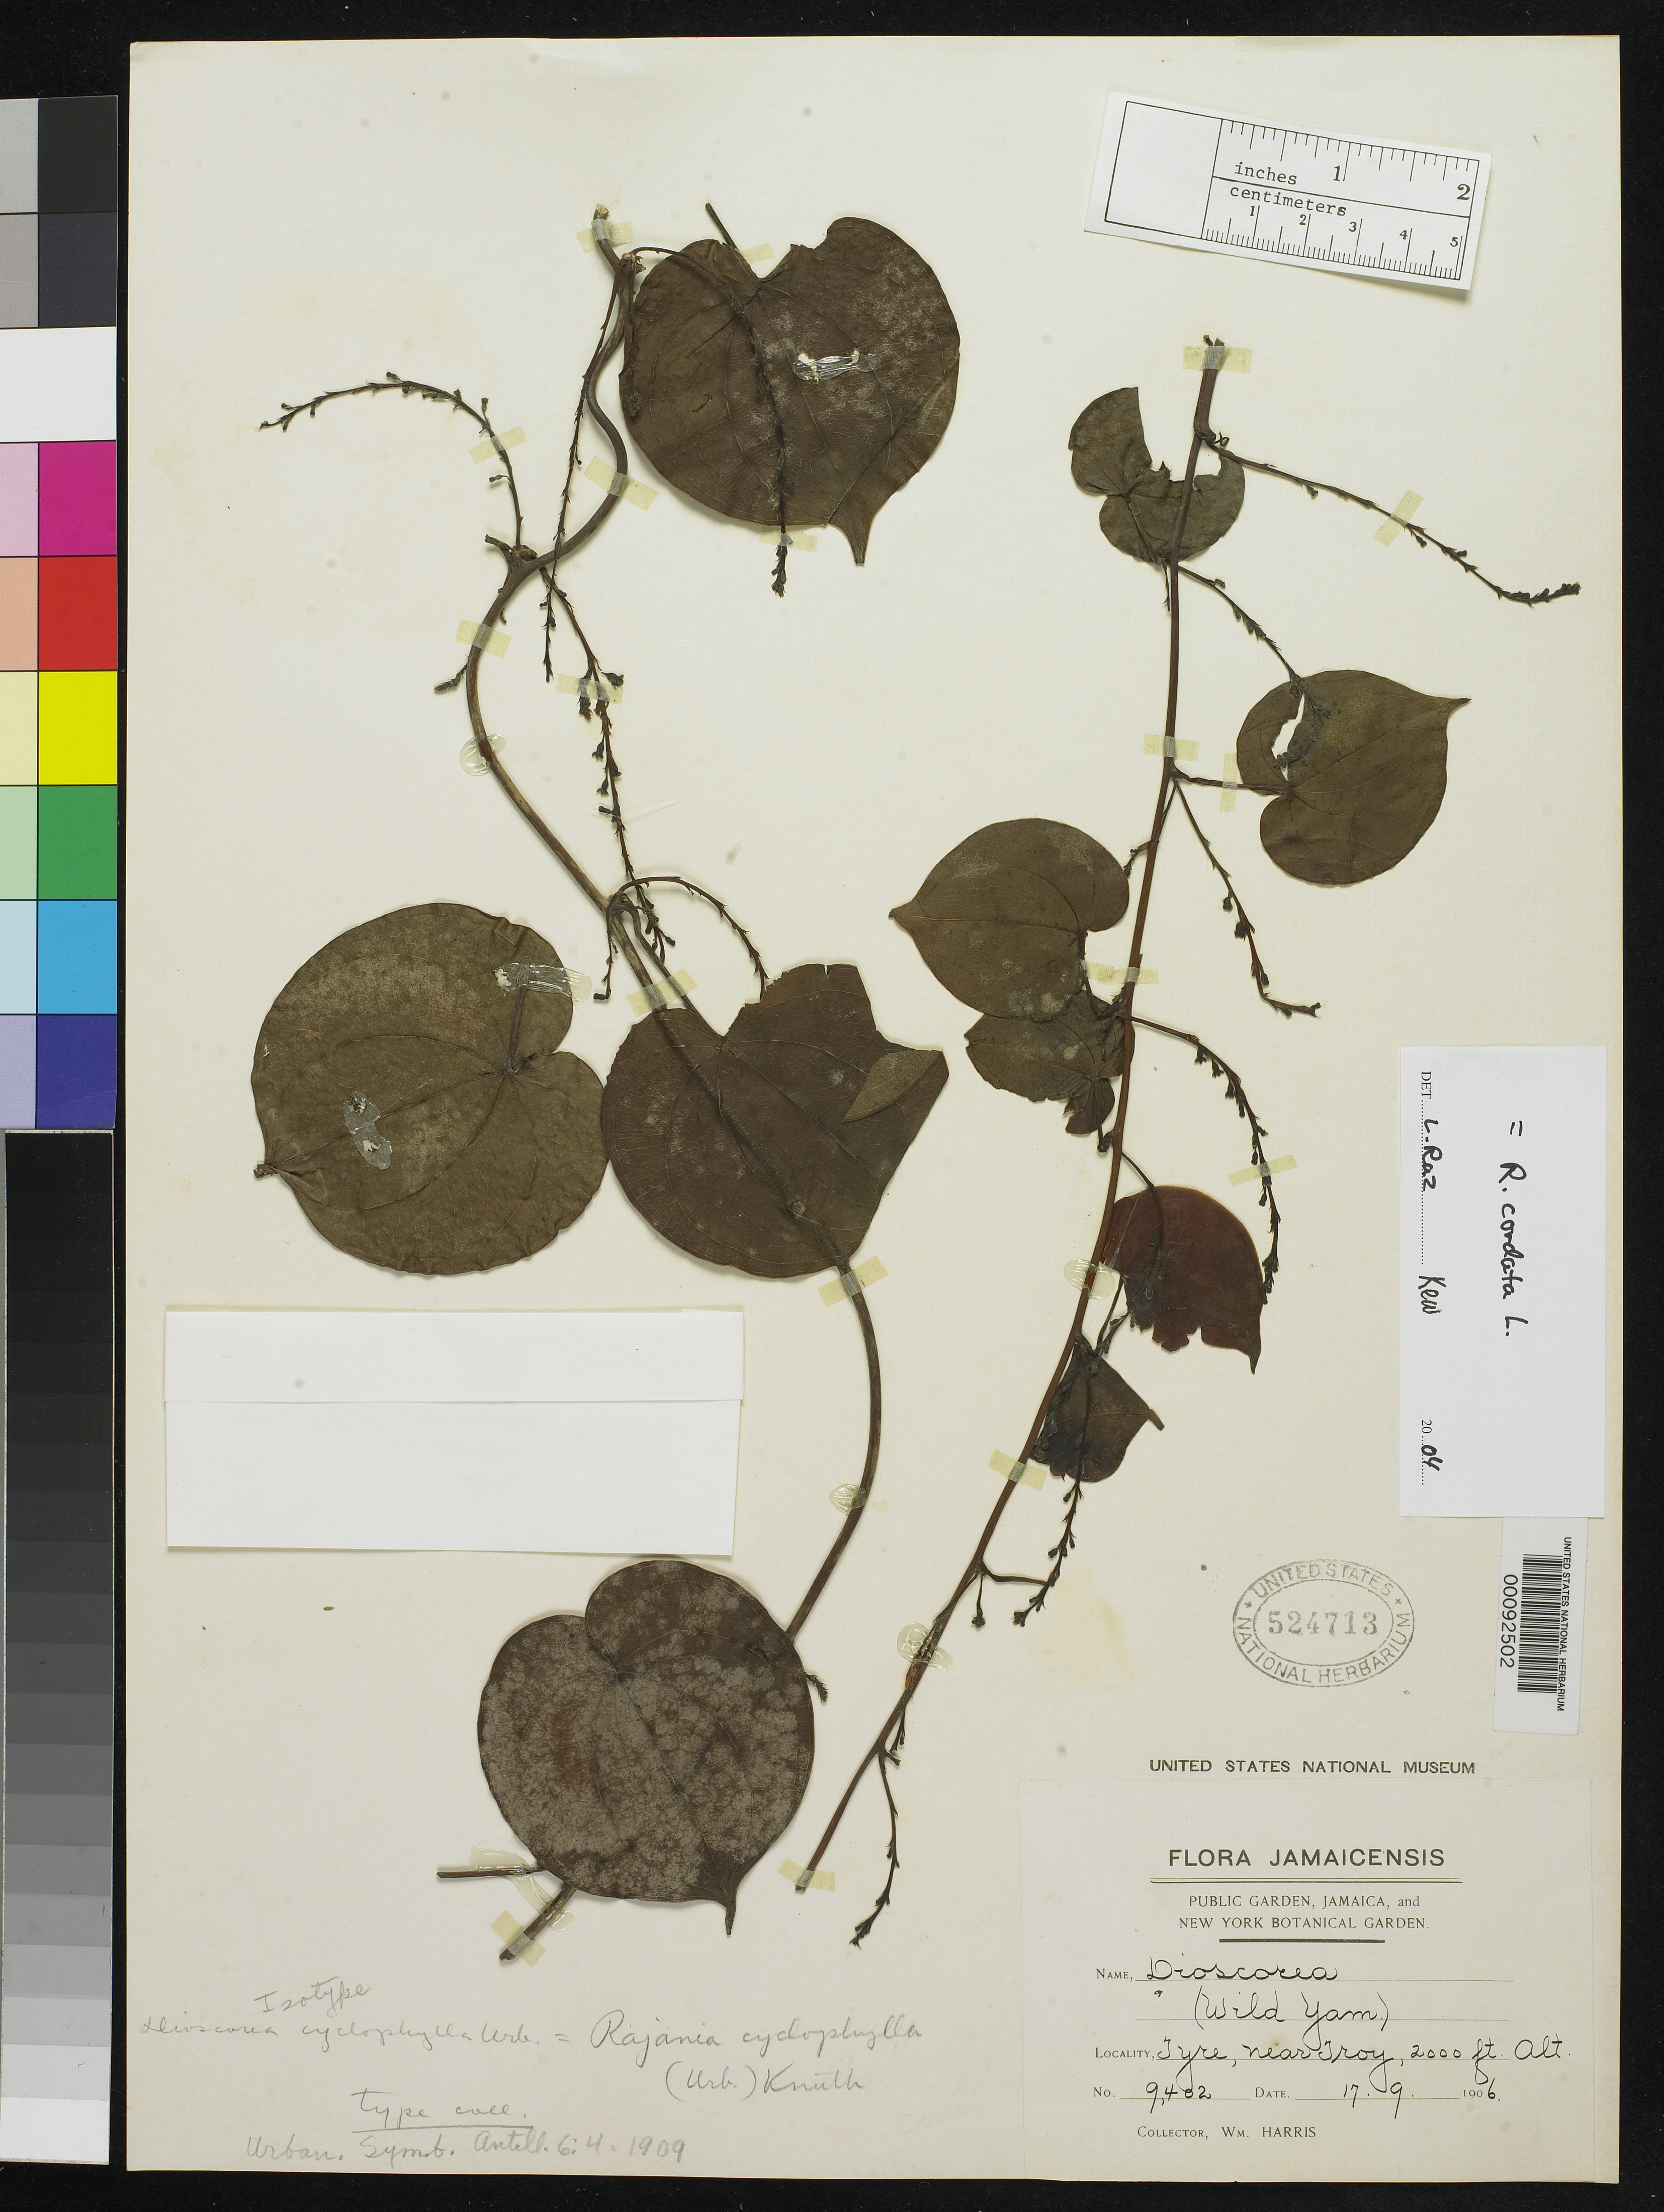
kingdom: Plantae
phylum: Tracheophyta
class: Liliopsida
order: Dioscoreales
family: Dioscoreaceae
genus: Dioscorea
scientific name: Dioscorea cyclophylla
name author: Urb.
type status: Isotype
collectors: W. H. Harris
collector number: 9402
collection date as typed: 17 Sept. 1906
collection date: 1906-09-17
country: Jamaica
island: Greater Antilles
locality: Tyre, near Troy.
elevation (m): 610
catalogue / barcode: US 524713